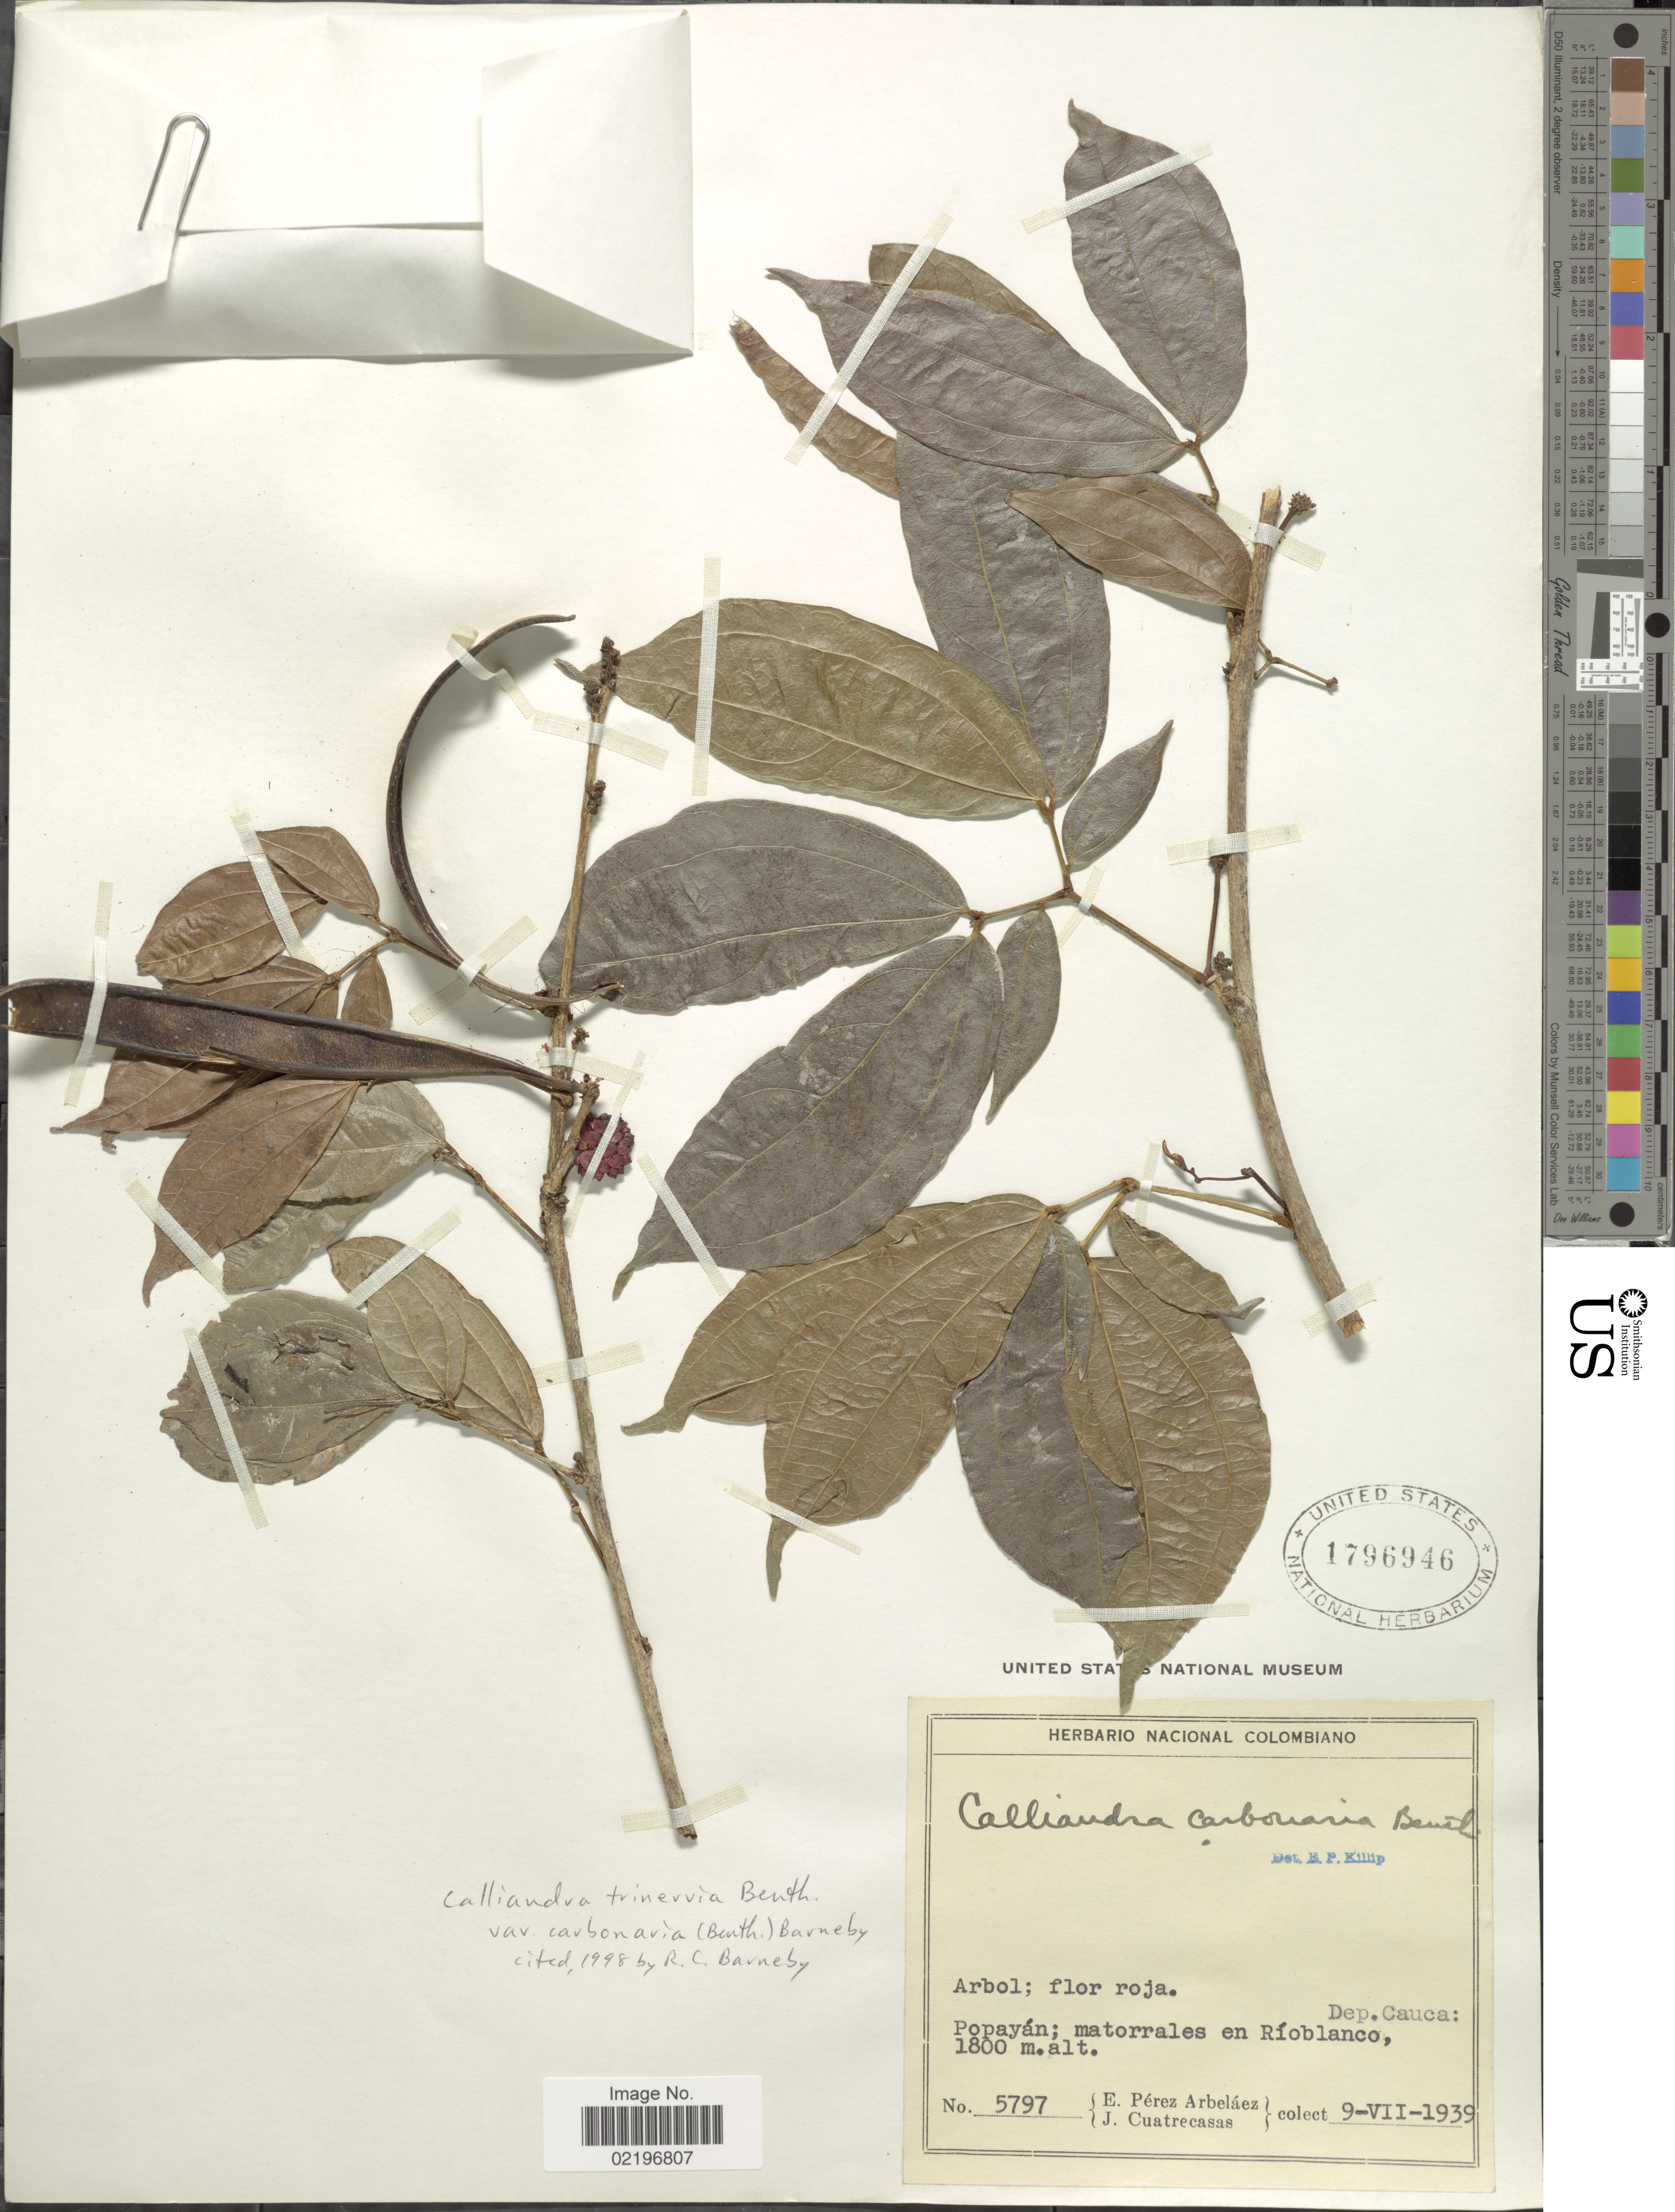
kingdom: Plantae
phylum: Tracheophyta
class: Magnoliopsida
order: Fabales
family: Fabaceae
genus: Calliandra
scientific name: Calliandra trinervia var. carbonaria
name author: (Benth.) Barneby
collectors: E. Pérez Arbeláez & J. Cuatrecasas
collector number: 5797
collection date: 1939-07-09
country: Colombia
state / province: Cauca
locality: Dep. Caucan: Popayan; matorrales en Rioblanco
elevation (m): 1800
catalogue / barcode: US 1796946